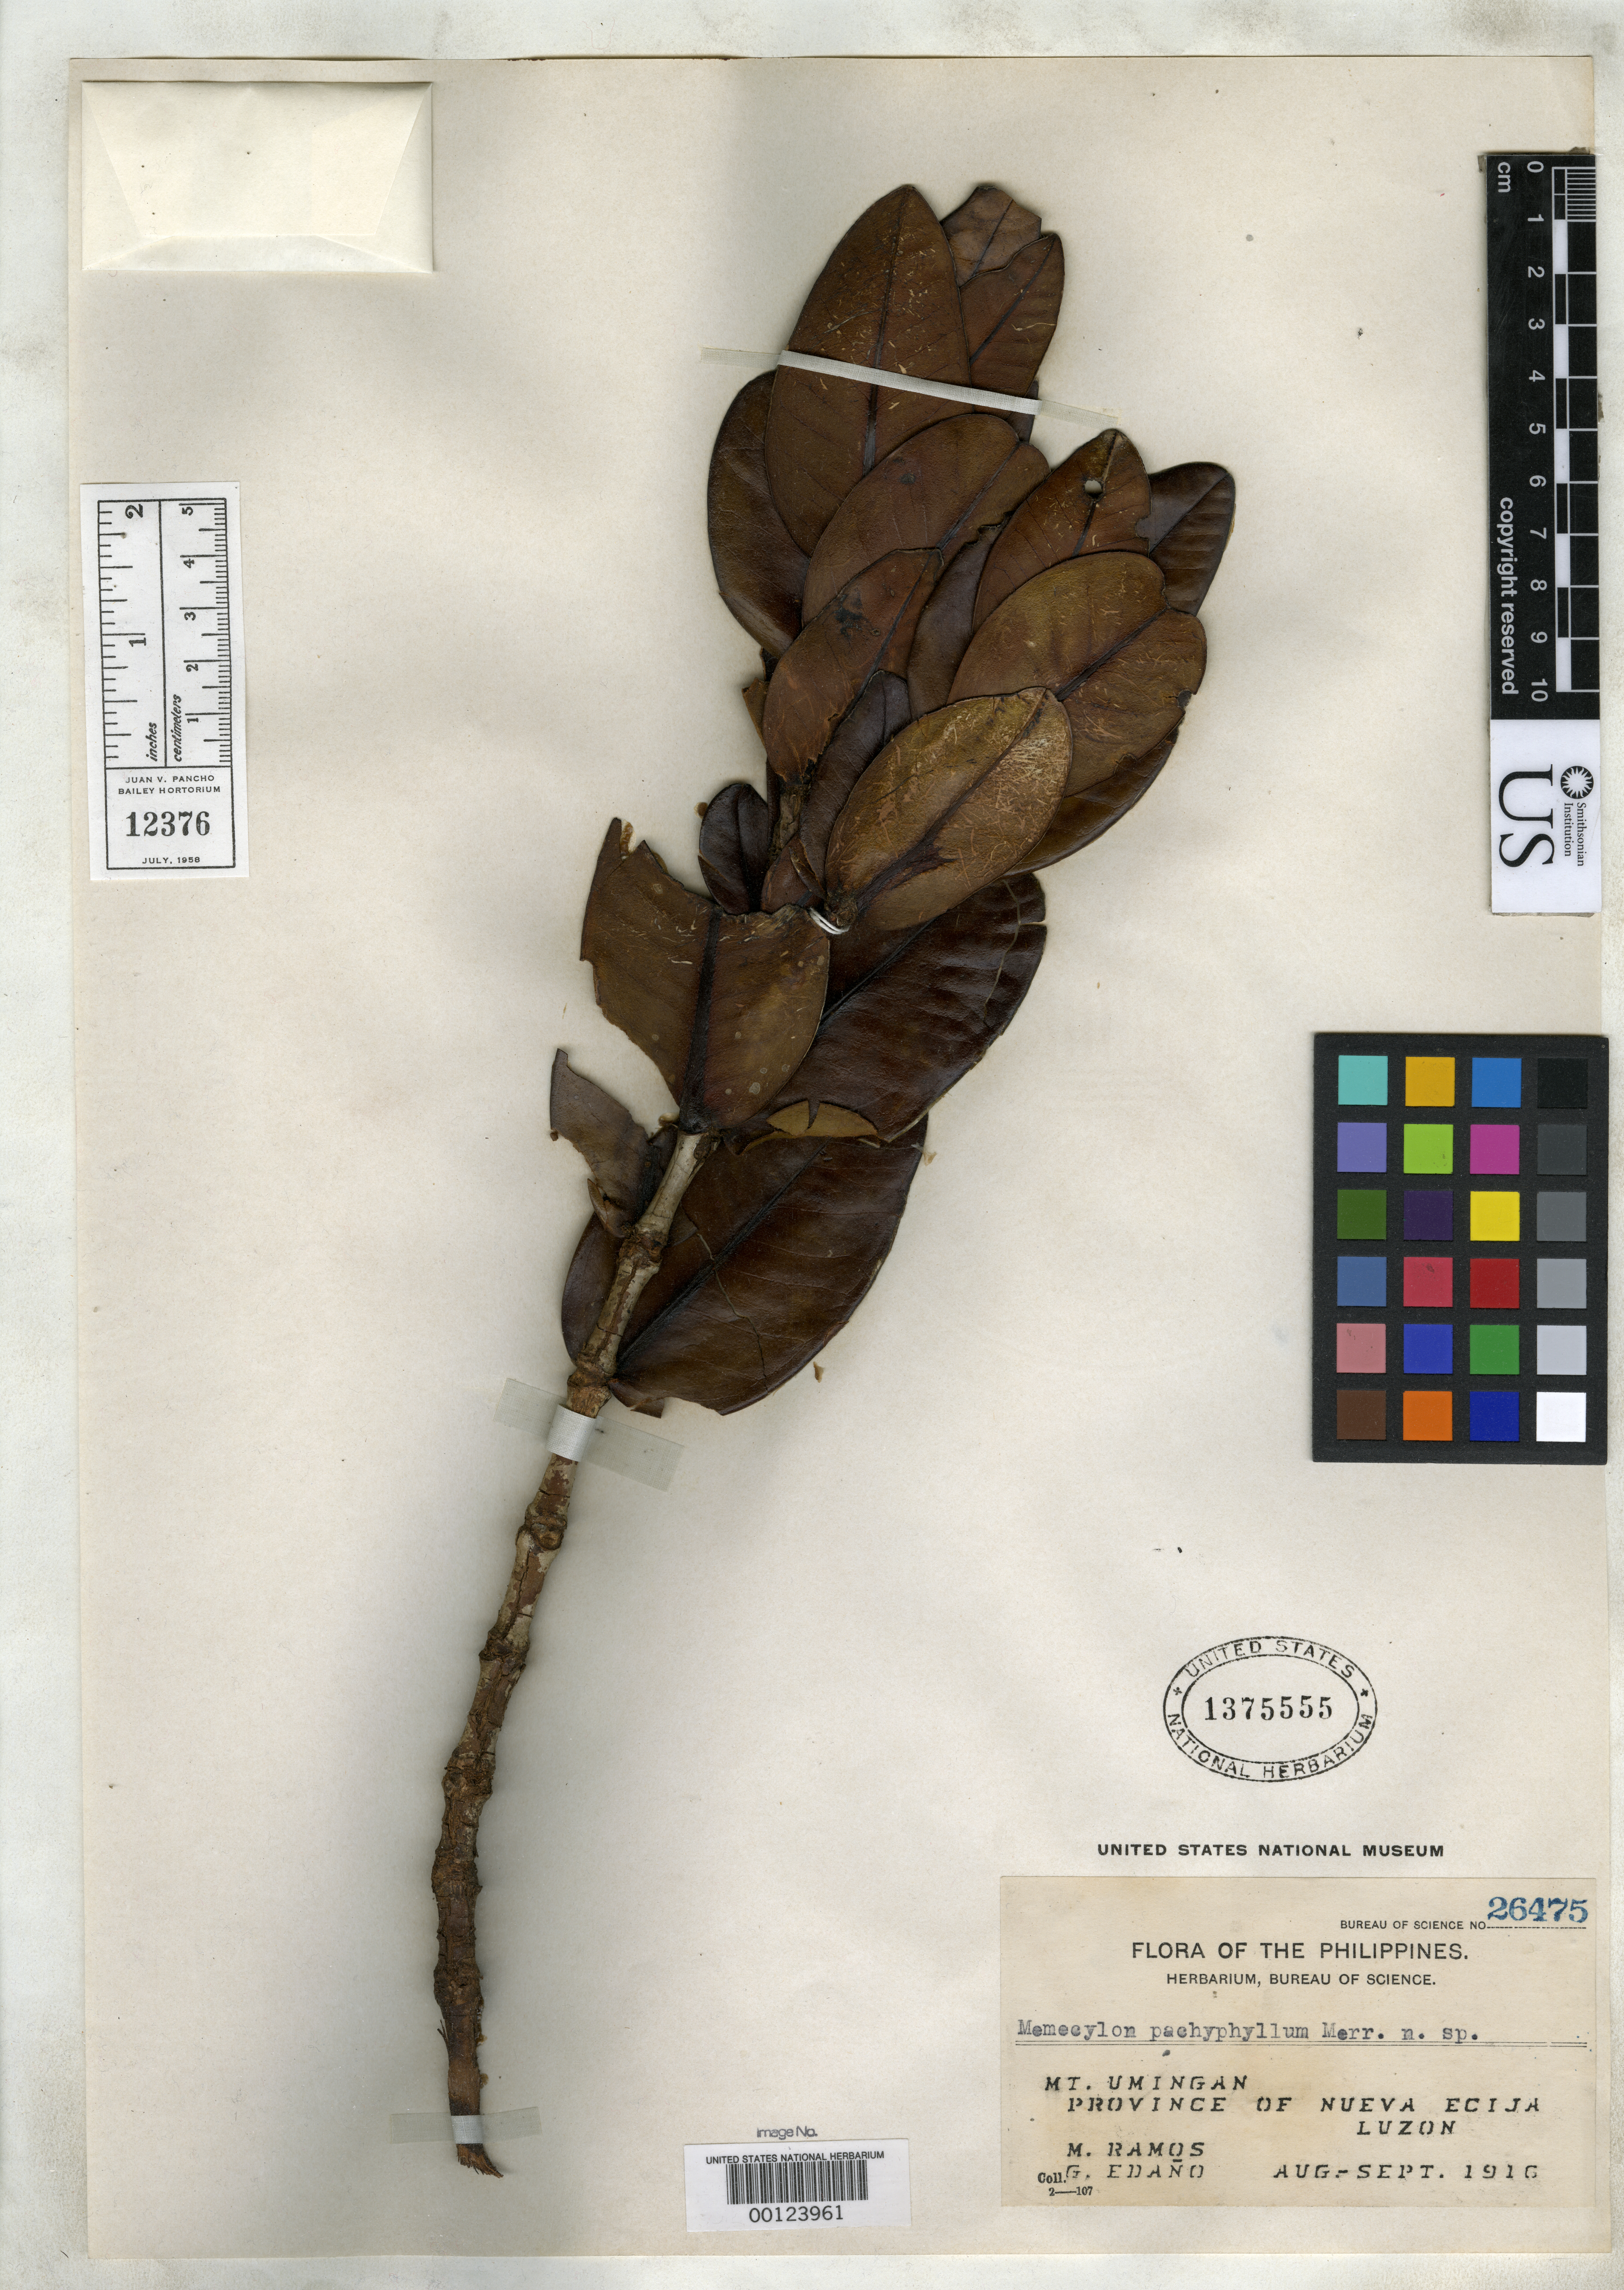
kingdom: Plantae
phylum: Tracheophyta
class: Magnoliopsida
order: Myrtales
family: Melastomataceae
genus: Memecylon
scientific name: Memecylon pachyphyllum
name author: Merr.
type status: Isotype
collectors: M. Ramos & G. E. Edaño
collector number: Bur. Sci. 26475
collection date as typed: Aug 1916 to -- Sep 1916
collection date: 1916-08/1916-09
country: Philippines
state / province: Central Luzon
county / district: Nueva Ecija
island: Luzon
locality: Mt. Umingan.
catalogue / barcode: US 1375555